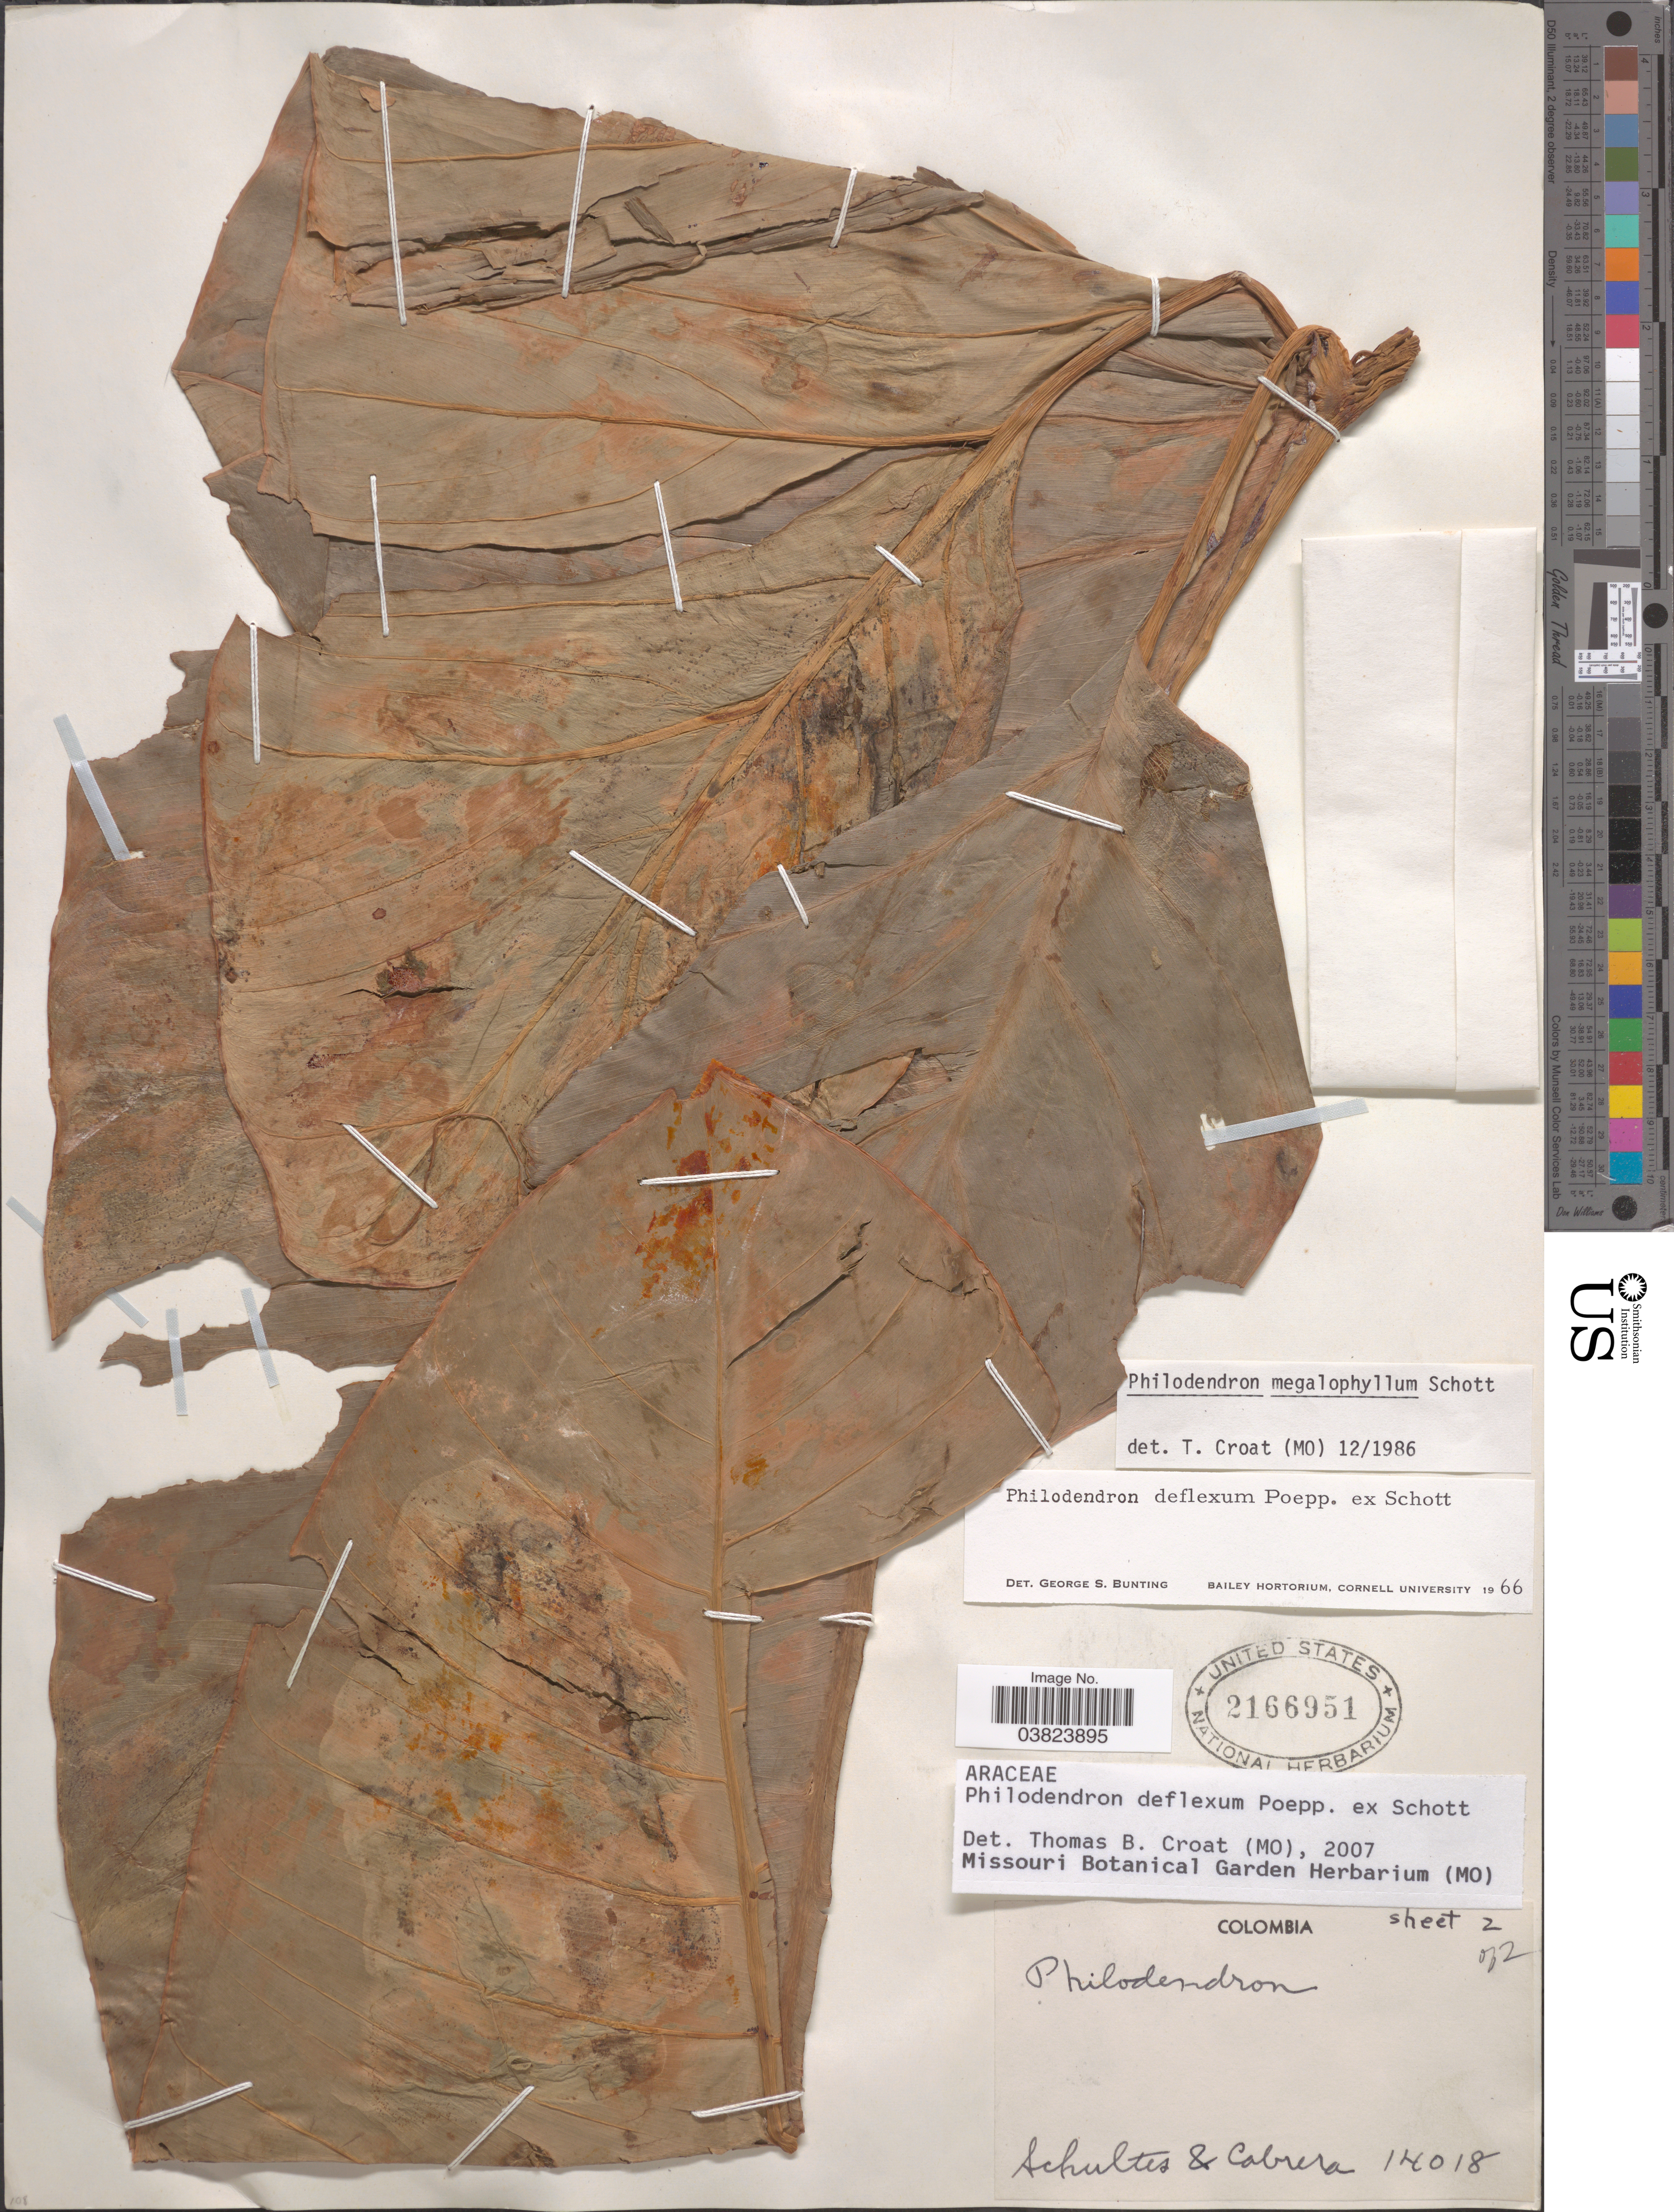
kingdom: Plantae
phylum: Tracheophyta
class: Liliopsida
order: Alismatales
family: Araceae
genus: Philodendron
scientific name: Philodendron deflexum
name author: Poepp. ex Schott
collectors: -- Schultes & Cabrera, --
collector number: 14018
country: Colombia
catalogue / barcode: US 2166951